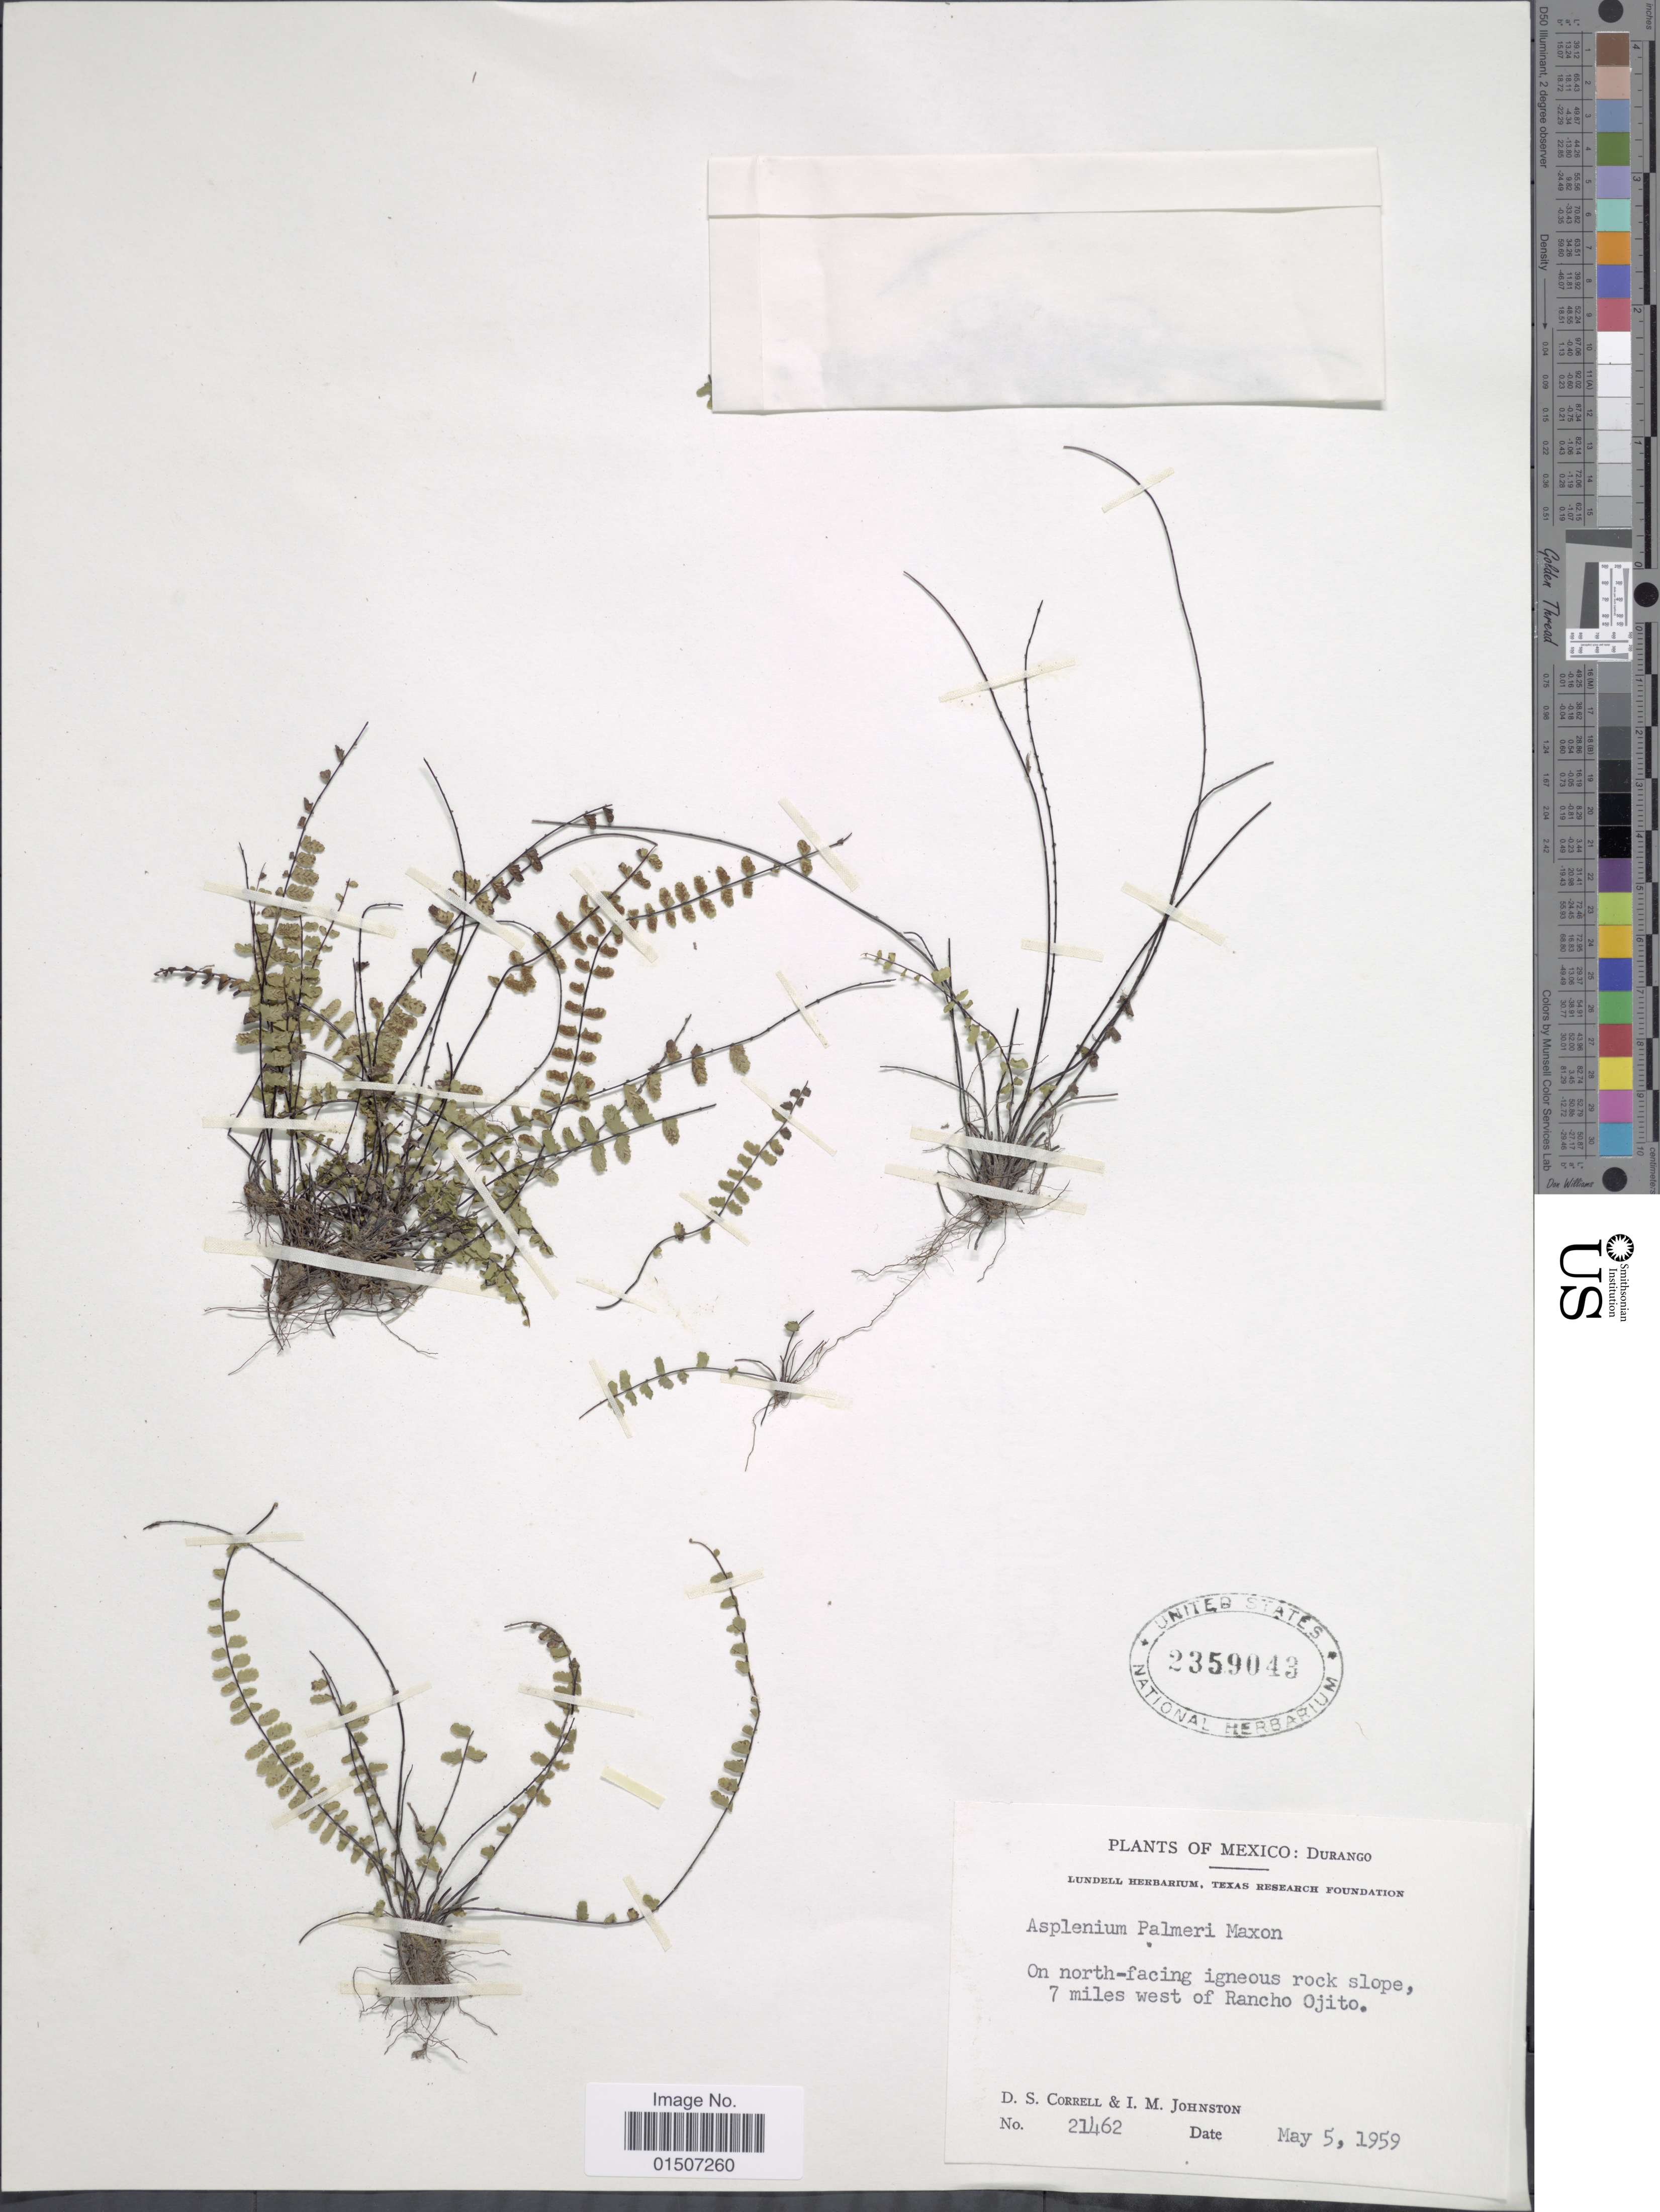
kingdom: Plantae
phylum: Tracheophyta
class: Polypodiopsida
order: Polypodiales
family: Aspleniaceae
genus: Asplenium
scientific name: Asplenium palmeri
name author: Maxon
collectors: D. S. Correll & I.M. Johnston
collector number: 21462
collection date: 1959-05-05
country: Mexico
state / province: Durango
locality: On north-facing igneous rock slope, 7 miles west of Rancho Ojito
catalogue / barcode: US 2359043